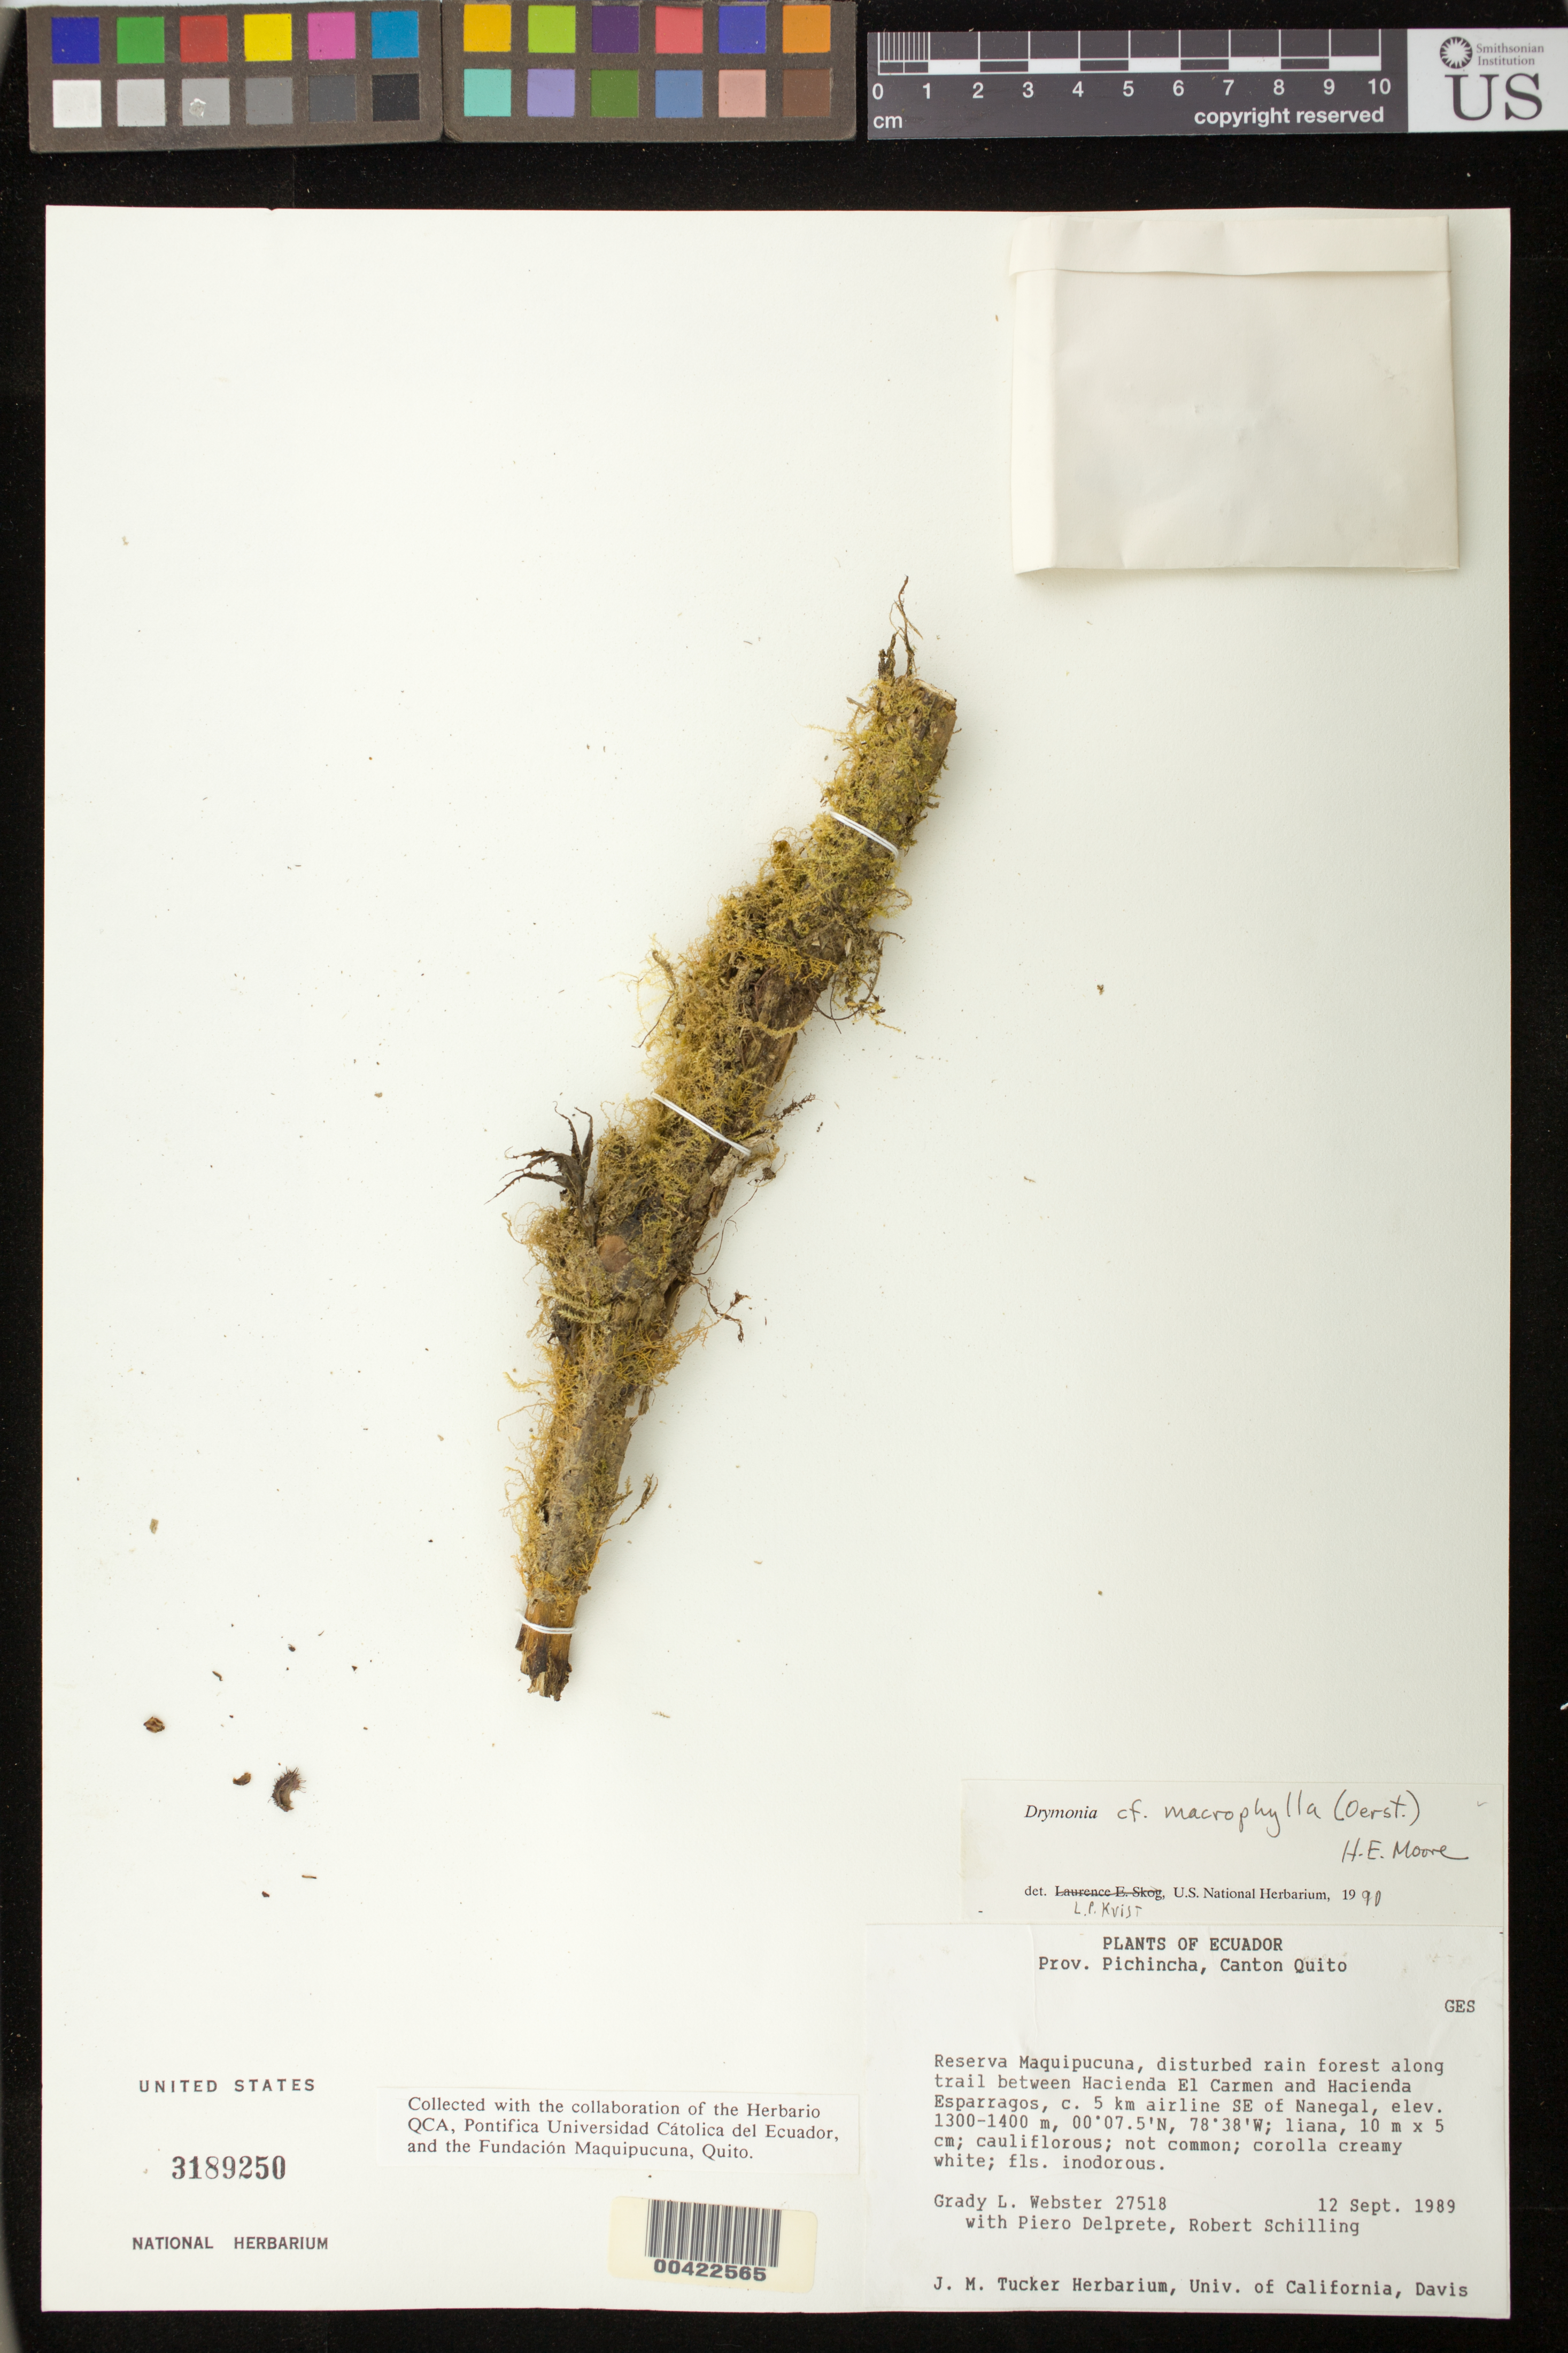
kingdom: Plantae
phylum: Tracheophyta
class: Magnoliopsida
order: Lamiales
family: Gesneriaceae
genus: Drymonia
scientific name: Drymonia macrophylla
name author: (Oerst.) H.E. Moore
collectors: G. L. Webster, P. G. Delprete & R. Schilling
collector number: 27518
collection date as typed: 12 Sep 1989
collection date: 1989-09-12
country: Ecuador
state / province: Pichincha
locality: Quito Canton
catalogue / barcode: US 3189250